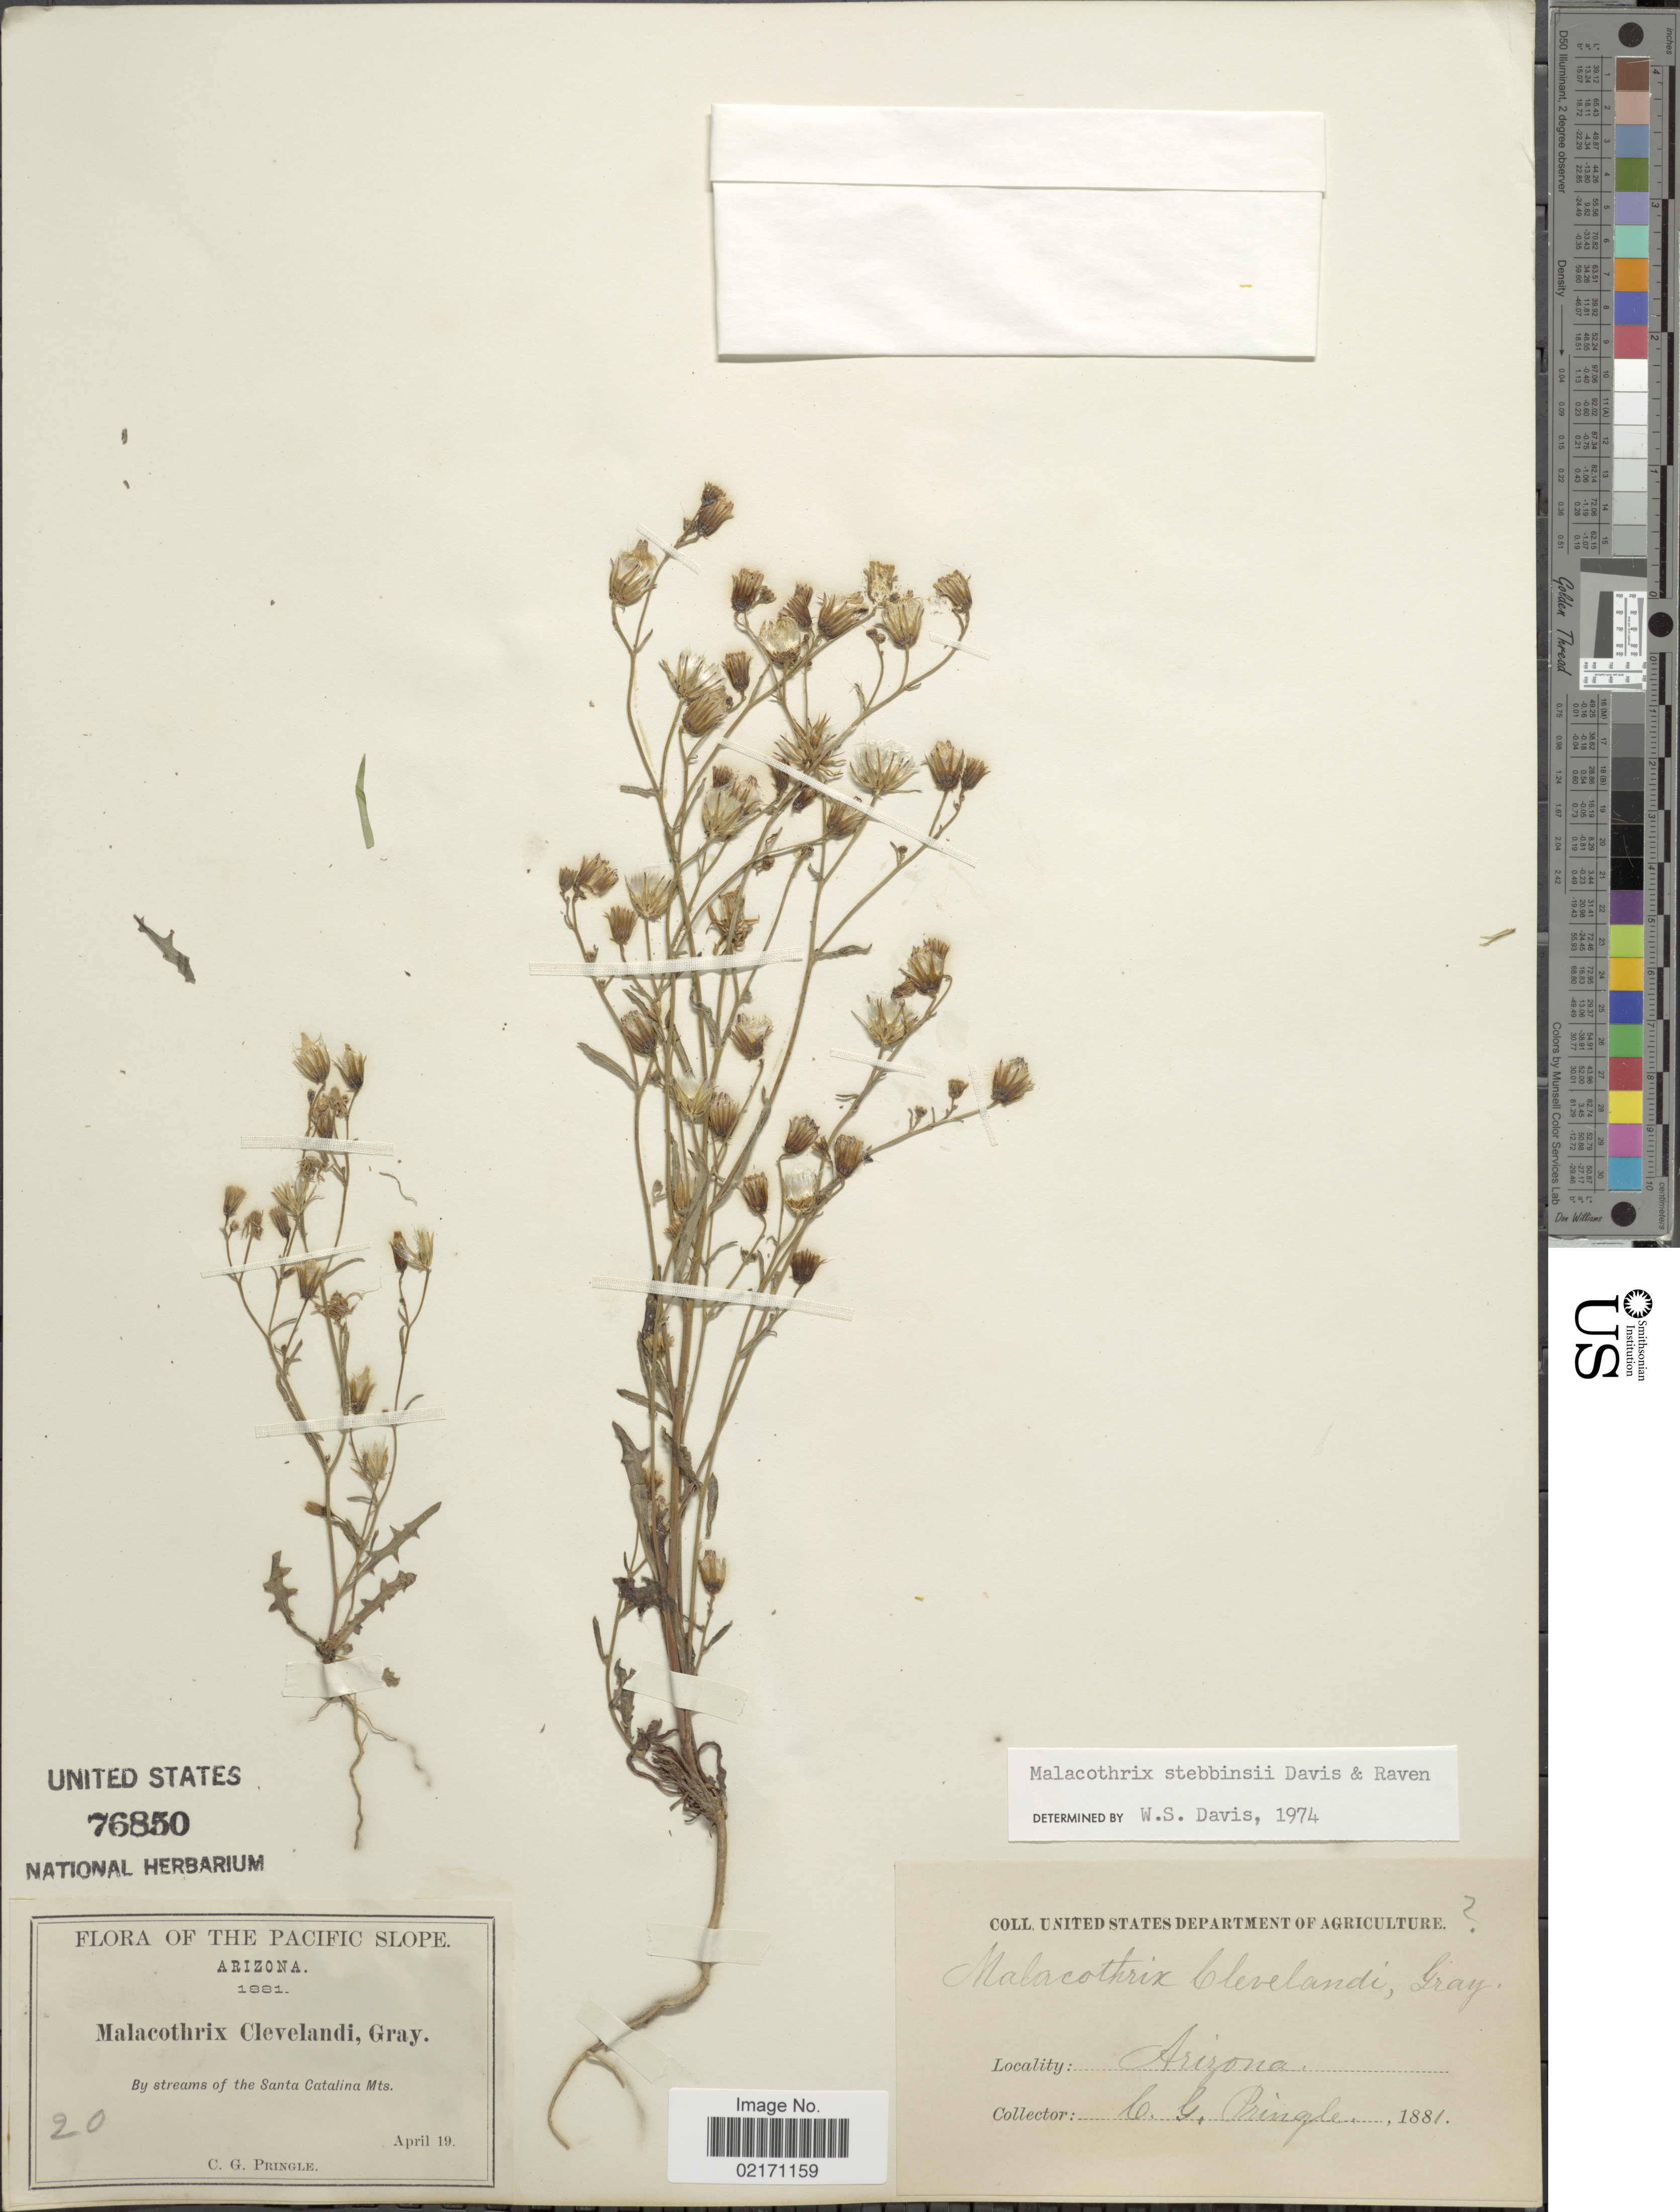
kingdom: Plantae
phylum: Tracheophyta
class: Magnoliopsida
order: Asterales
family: Asteraceae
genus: Malacothrix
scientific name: Malacothrix stebbinsii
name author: W.S. Davis & P.H. Raven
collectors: C. G. Pringle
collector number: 20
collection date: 1881-04-19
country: United States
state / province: Arizona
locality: The Pacific Slope, Santa Catalina Mts.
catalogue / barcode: US 76850